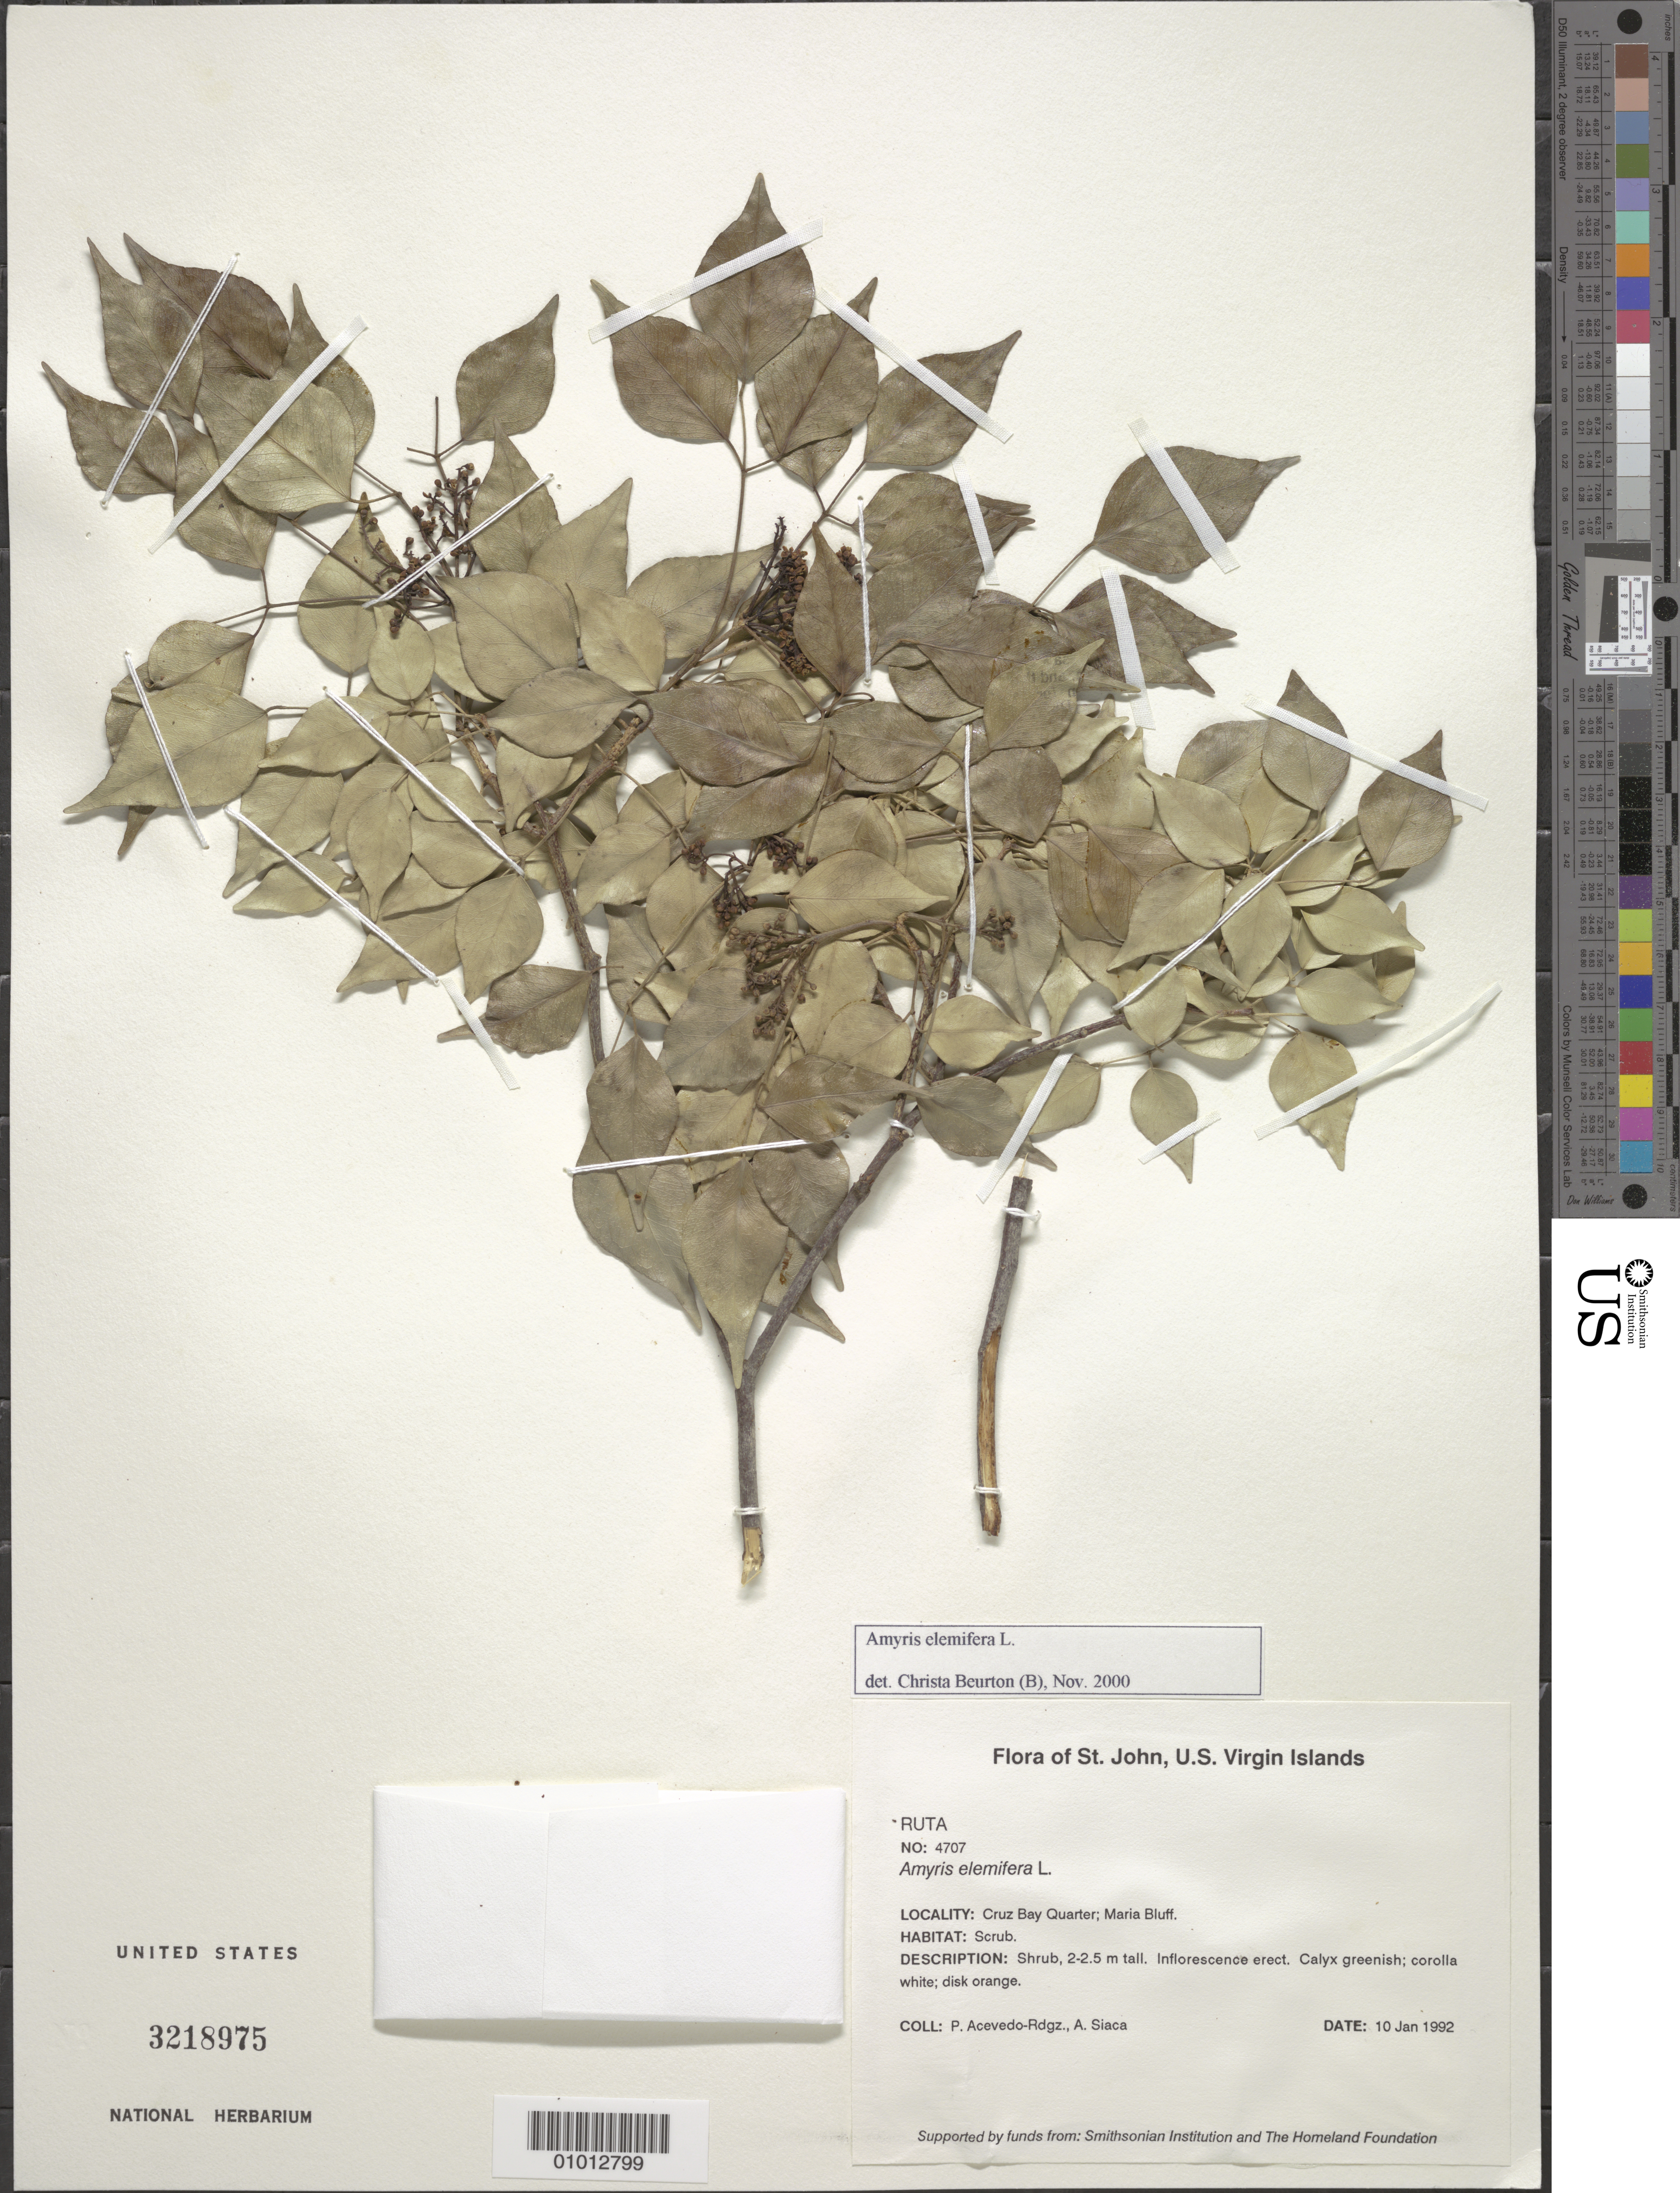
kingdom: Plantae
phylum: Tracheophyta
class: Magnoliopsida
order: Sapindales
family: Rutaceae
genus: Amyris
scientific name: Amyris elemifera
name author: L.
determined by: Buerton, C.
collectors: P. Acevedo-Rodr. & A. Siaca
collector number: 4707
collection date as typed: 10 Jan 1992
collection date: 1992-01-10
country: U.S. Virgin Islands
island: St. John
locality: Cruz Bay Quarter; Maria Bluff.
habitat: Scrub.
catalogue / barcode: US 3218975